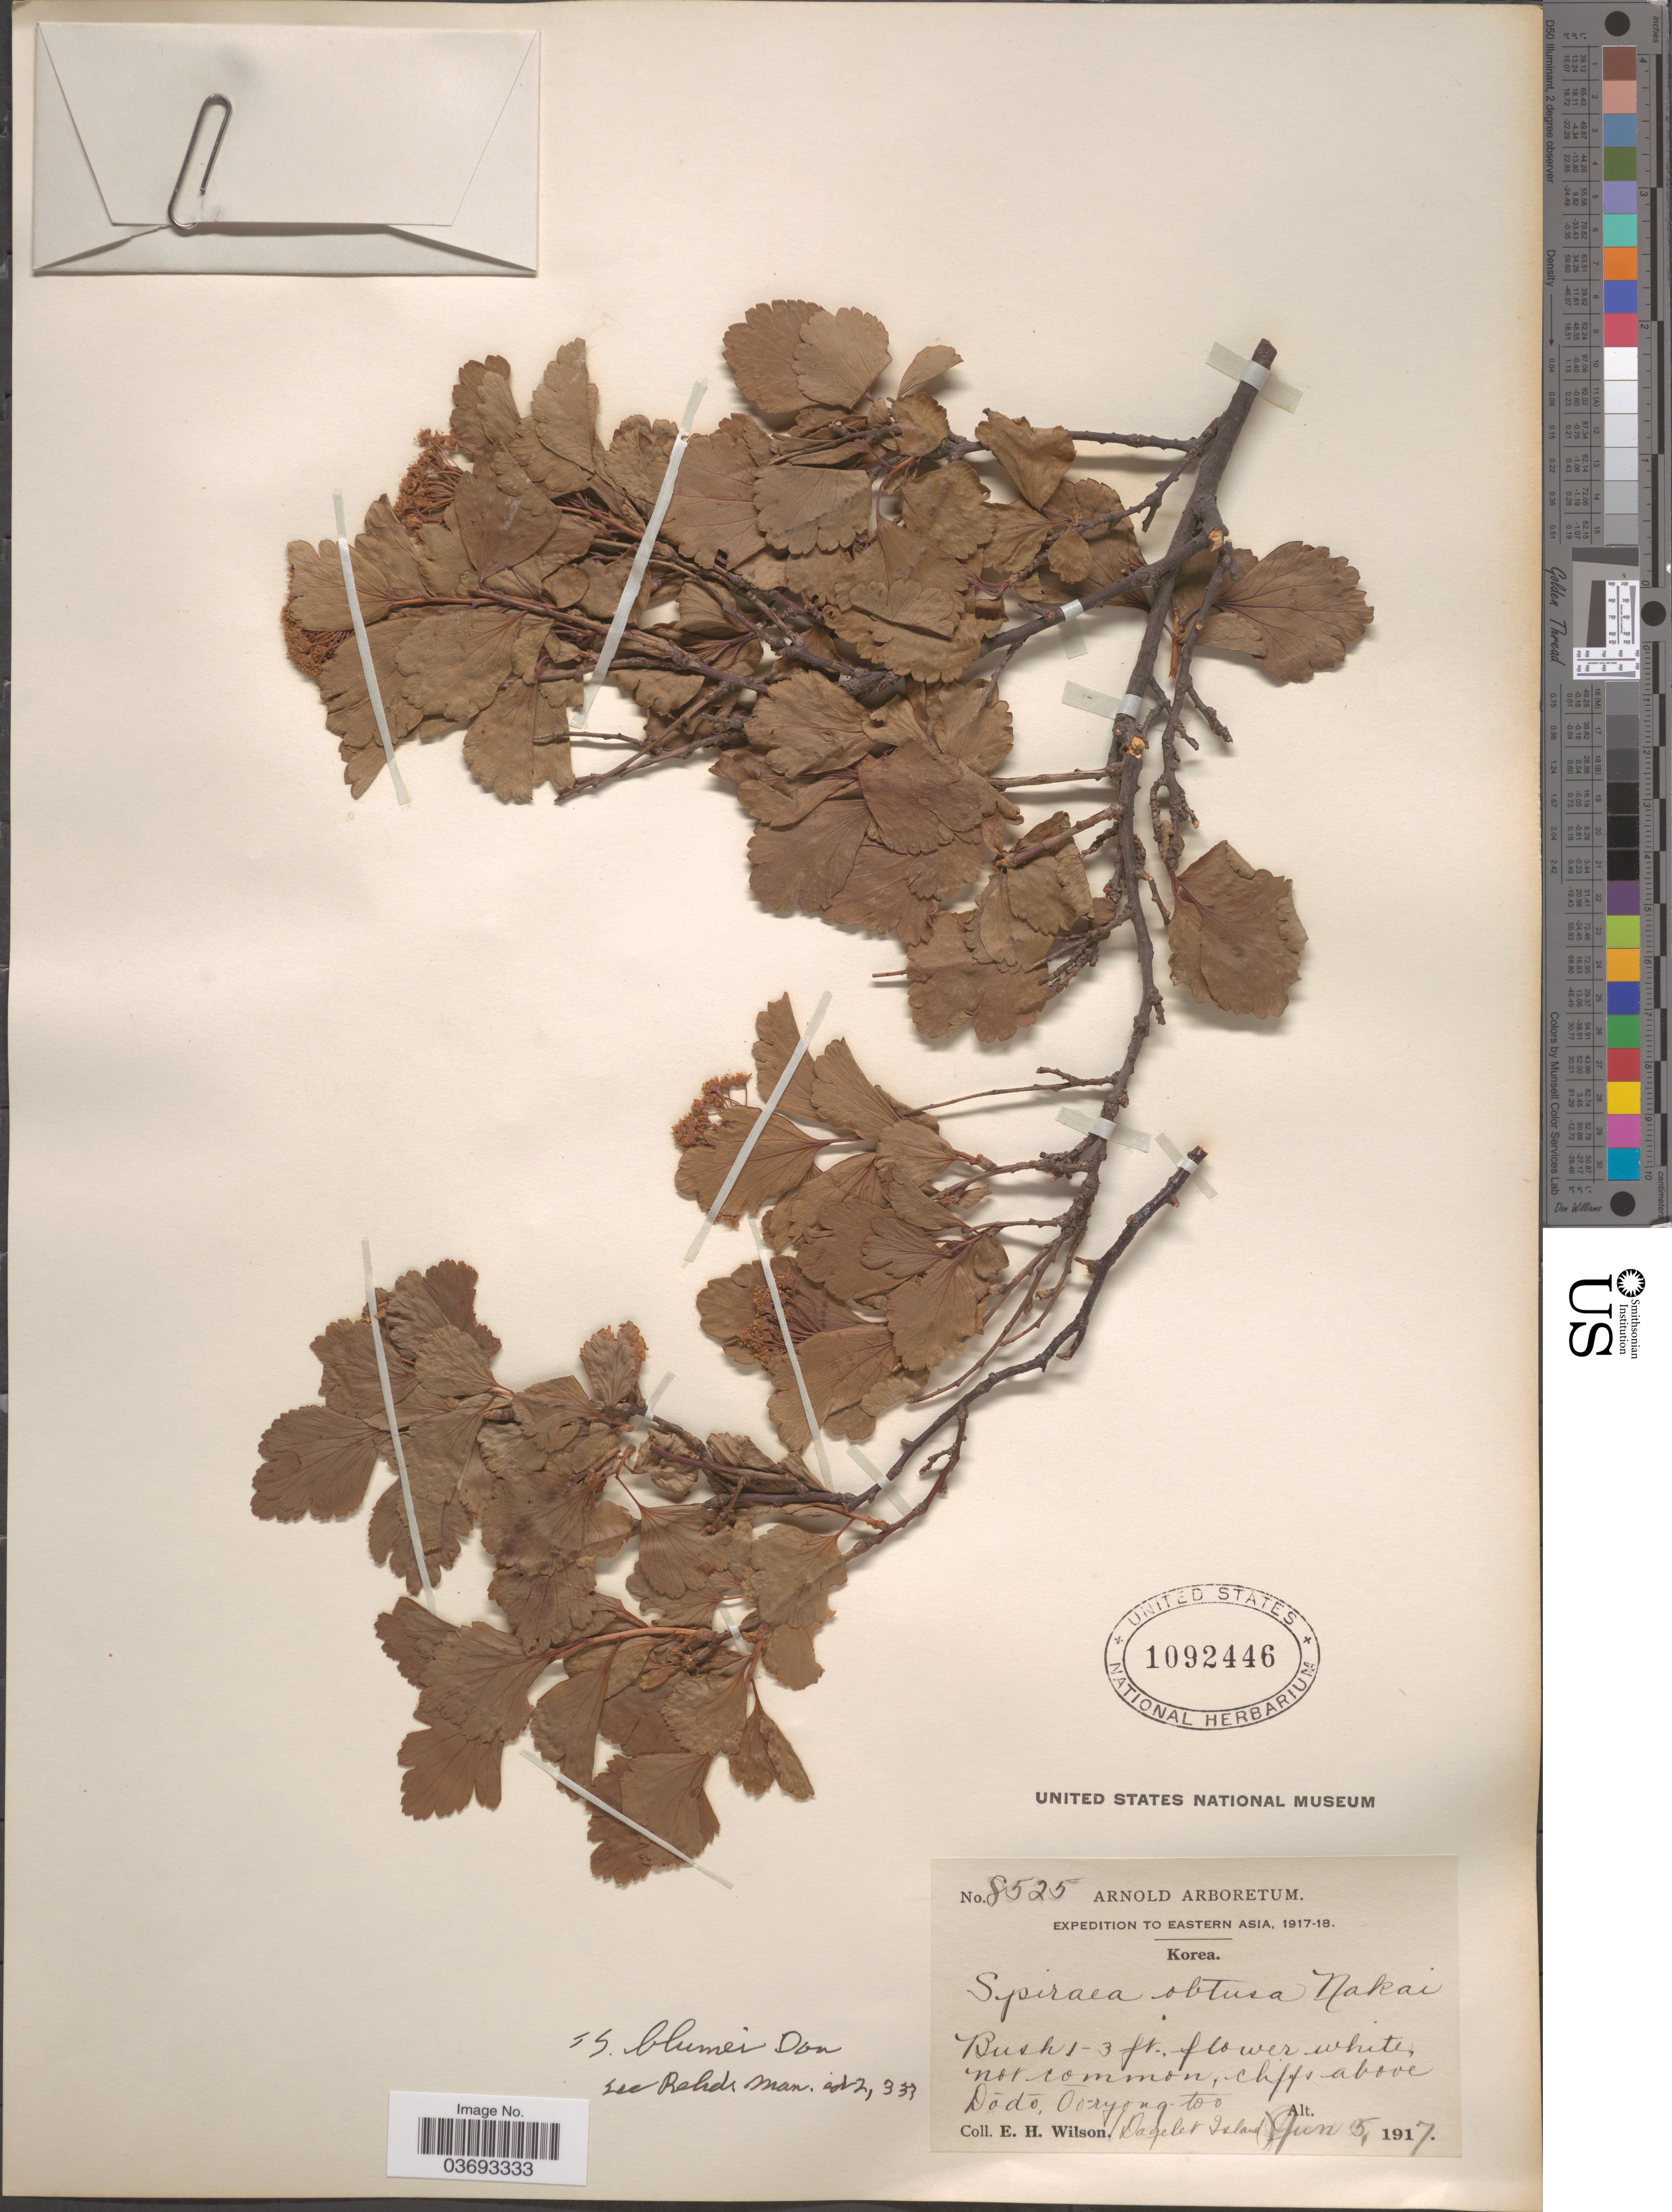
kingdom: Plantae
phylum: Tracheophyta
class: Magnoliopsida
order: Rosales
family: Rosaceae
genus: Spiraea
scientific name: Spiraea blumei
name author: G. Don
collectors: E. Wilson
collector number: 8525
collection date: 1917-06-05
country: South Korea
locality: Cliffs above Dādō, Ōo-ryong-too. Dagelet Island.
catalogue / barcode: US 1092446